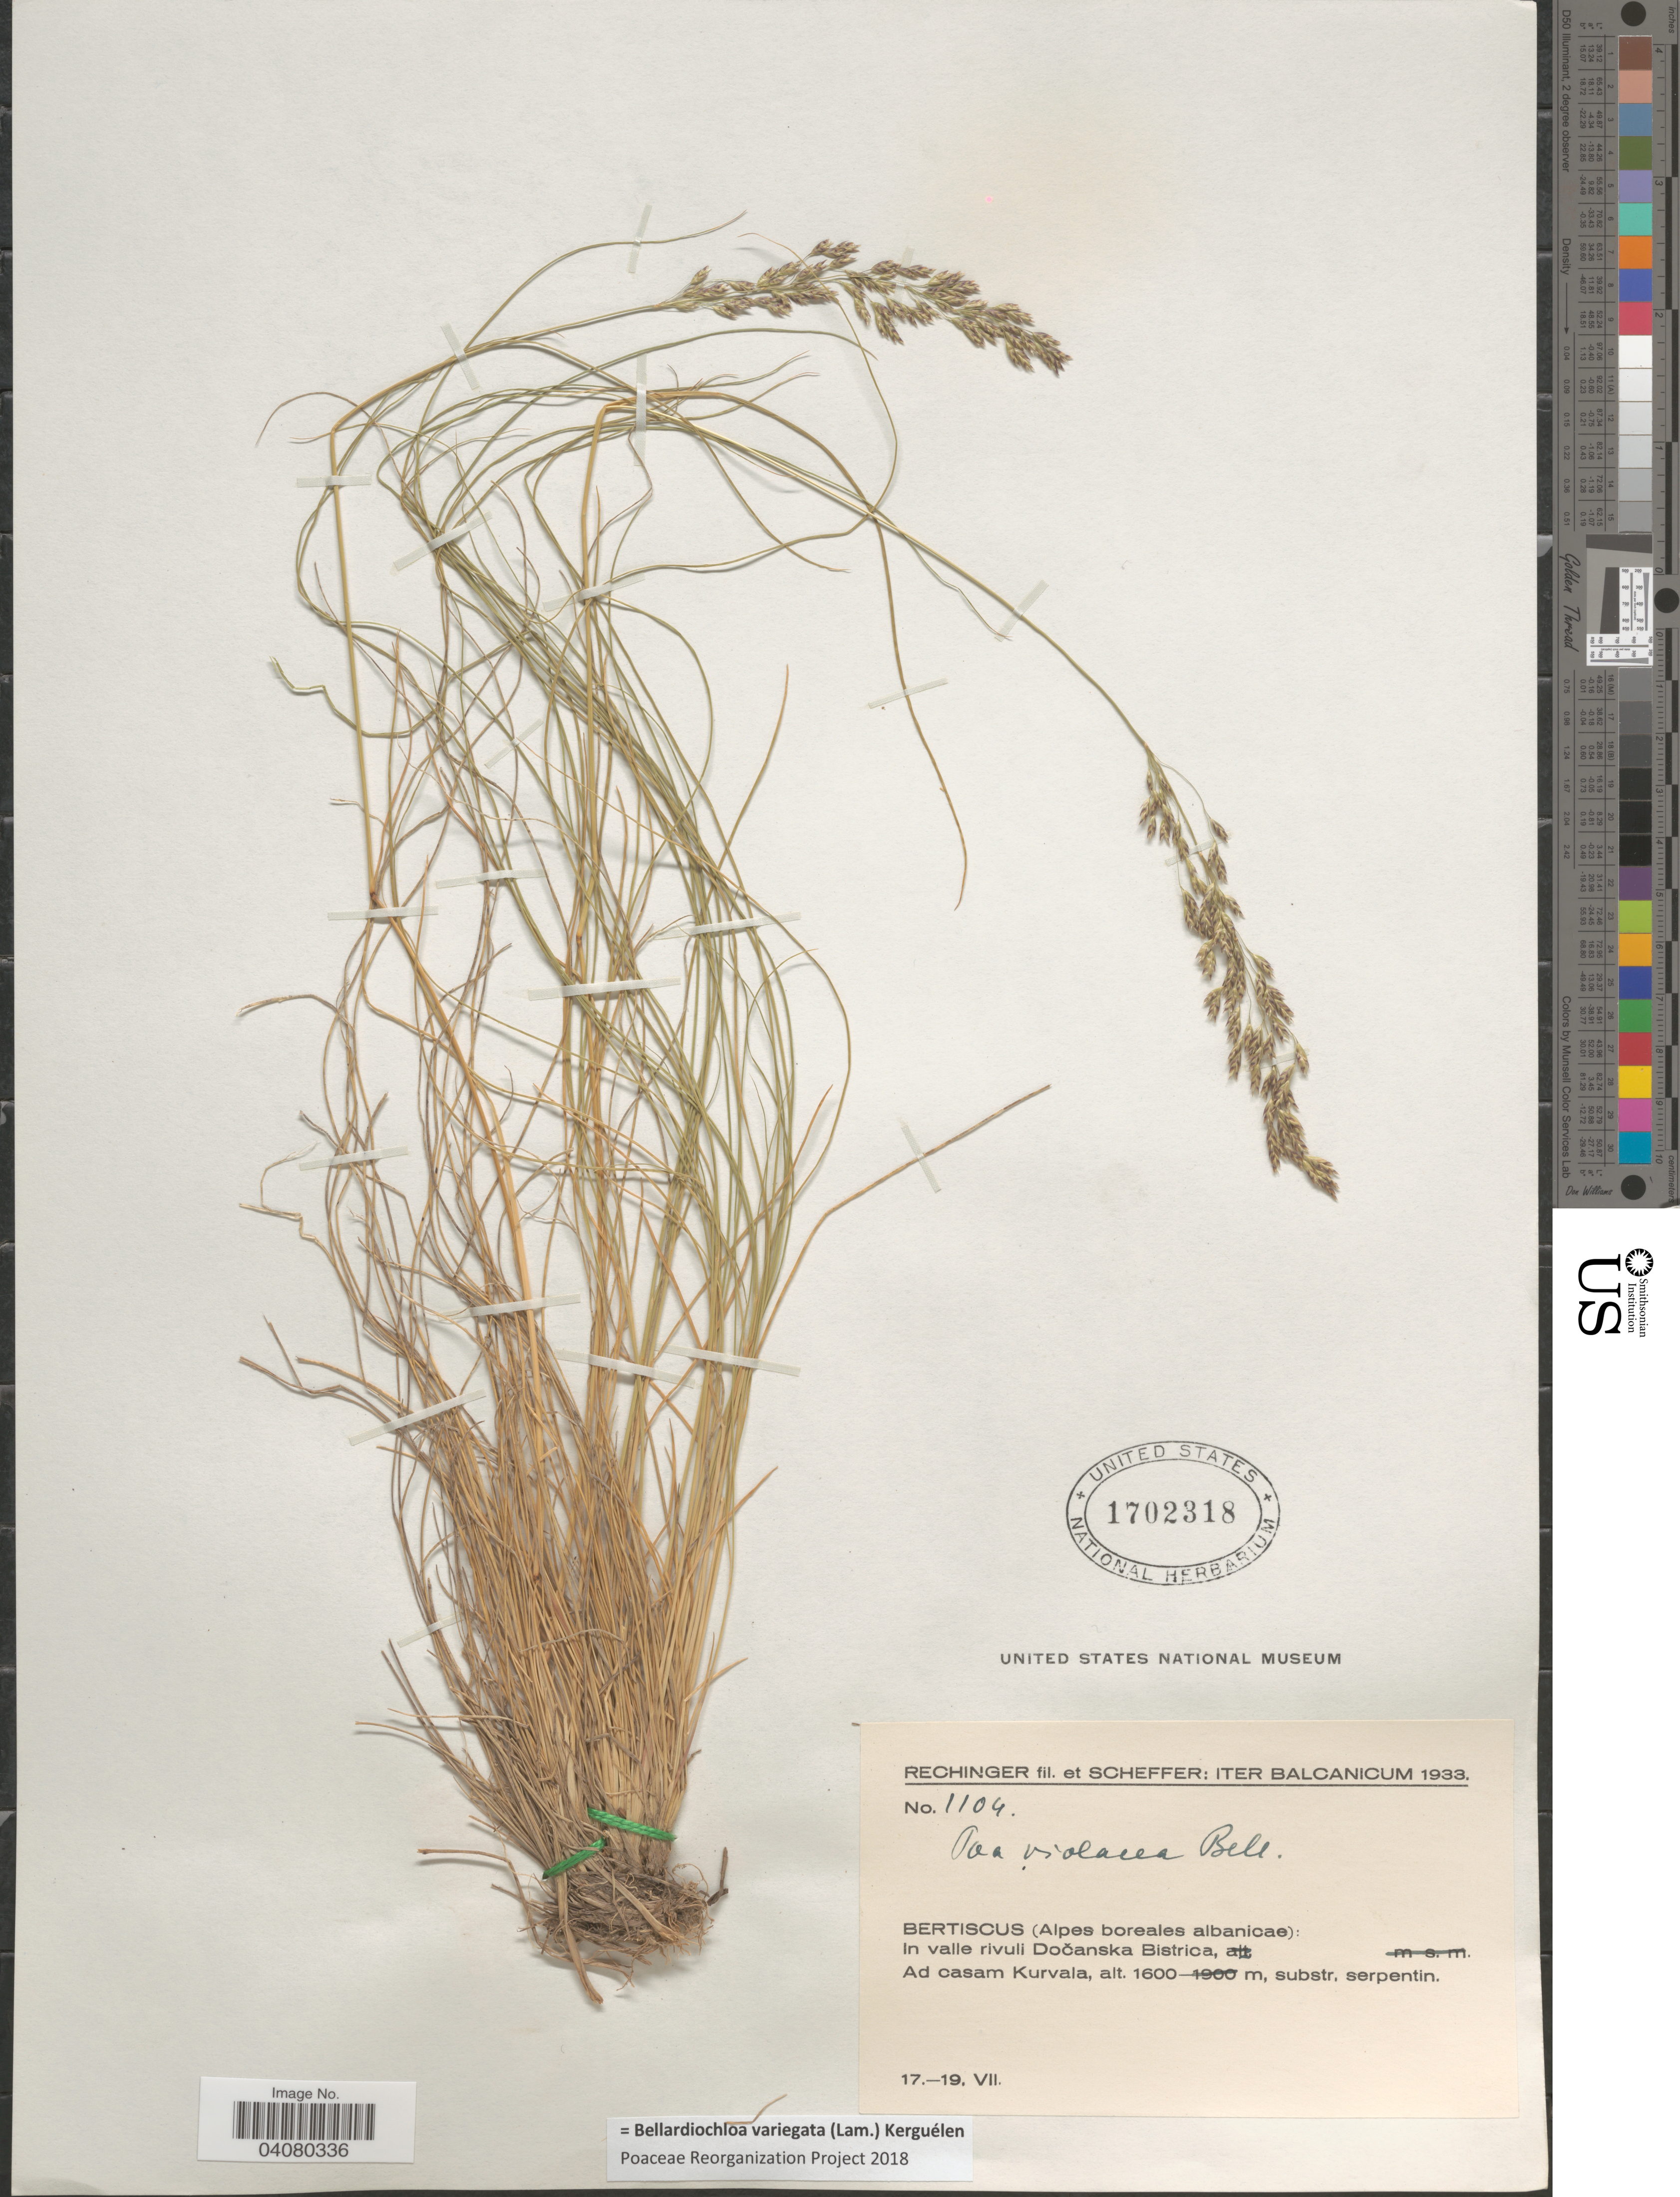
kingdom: Plantae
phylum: Tracheophyta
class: Liliopsida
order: Poales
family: Poaceae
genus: Bellardiochloa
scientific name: Bellardiochloa variegata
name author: (Lam.) Kerguélen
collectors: -- Rechinger & Scheffer, --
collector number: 1104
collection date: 1933-07-17/1933-07-19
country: Albania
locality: Iter Balcanicum 1933. Bertiscus (Alpes boreales albanicae): In valle rivuli Dočanska Bistrica. Ad casam Kurvala.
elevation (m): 1600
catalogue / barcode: US 1702318